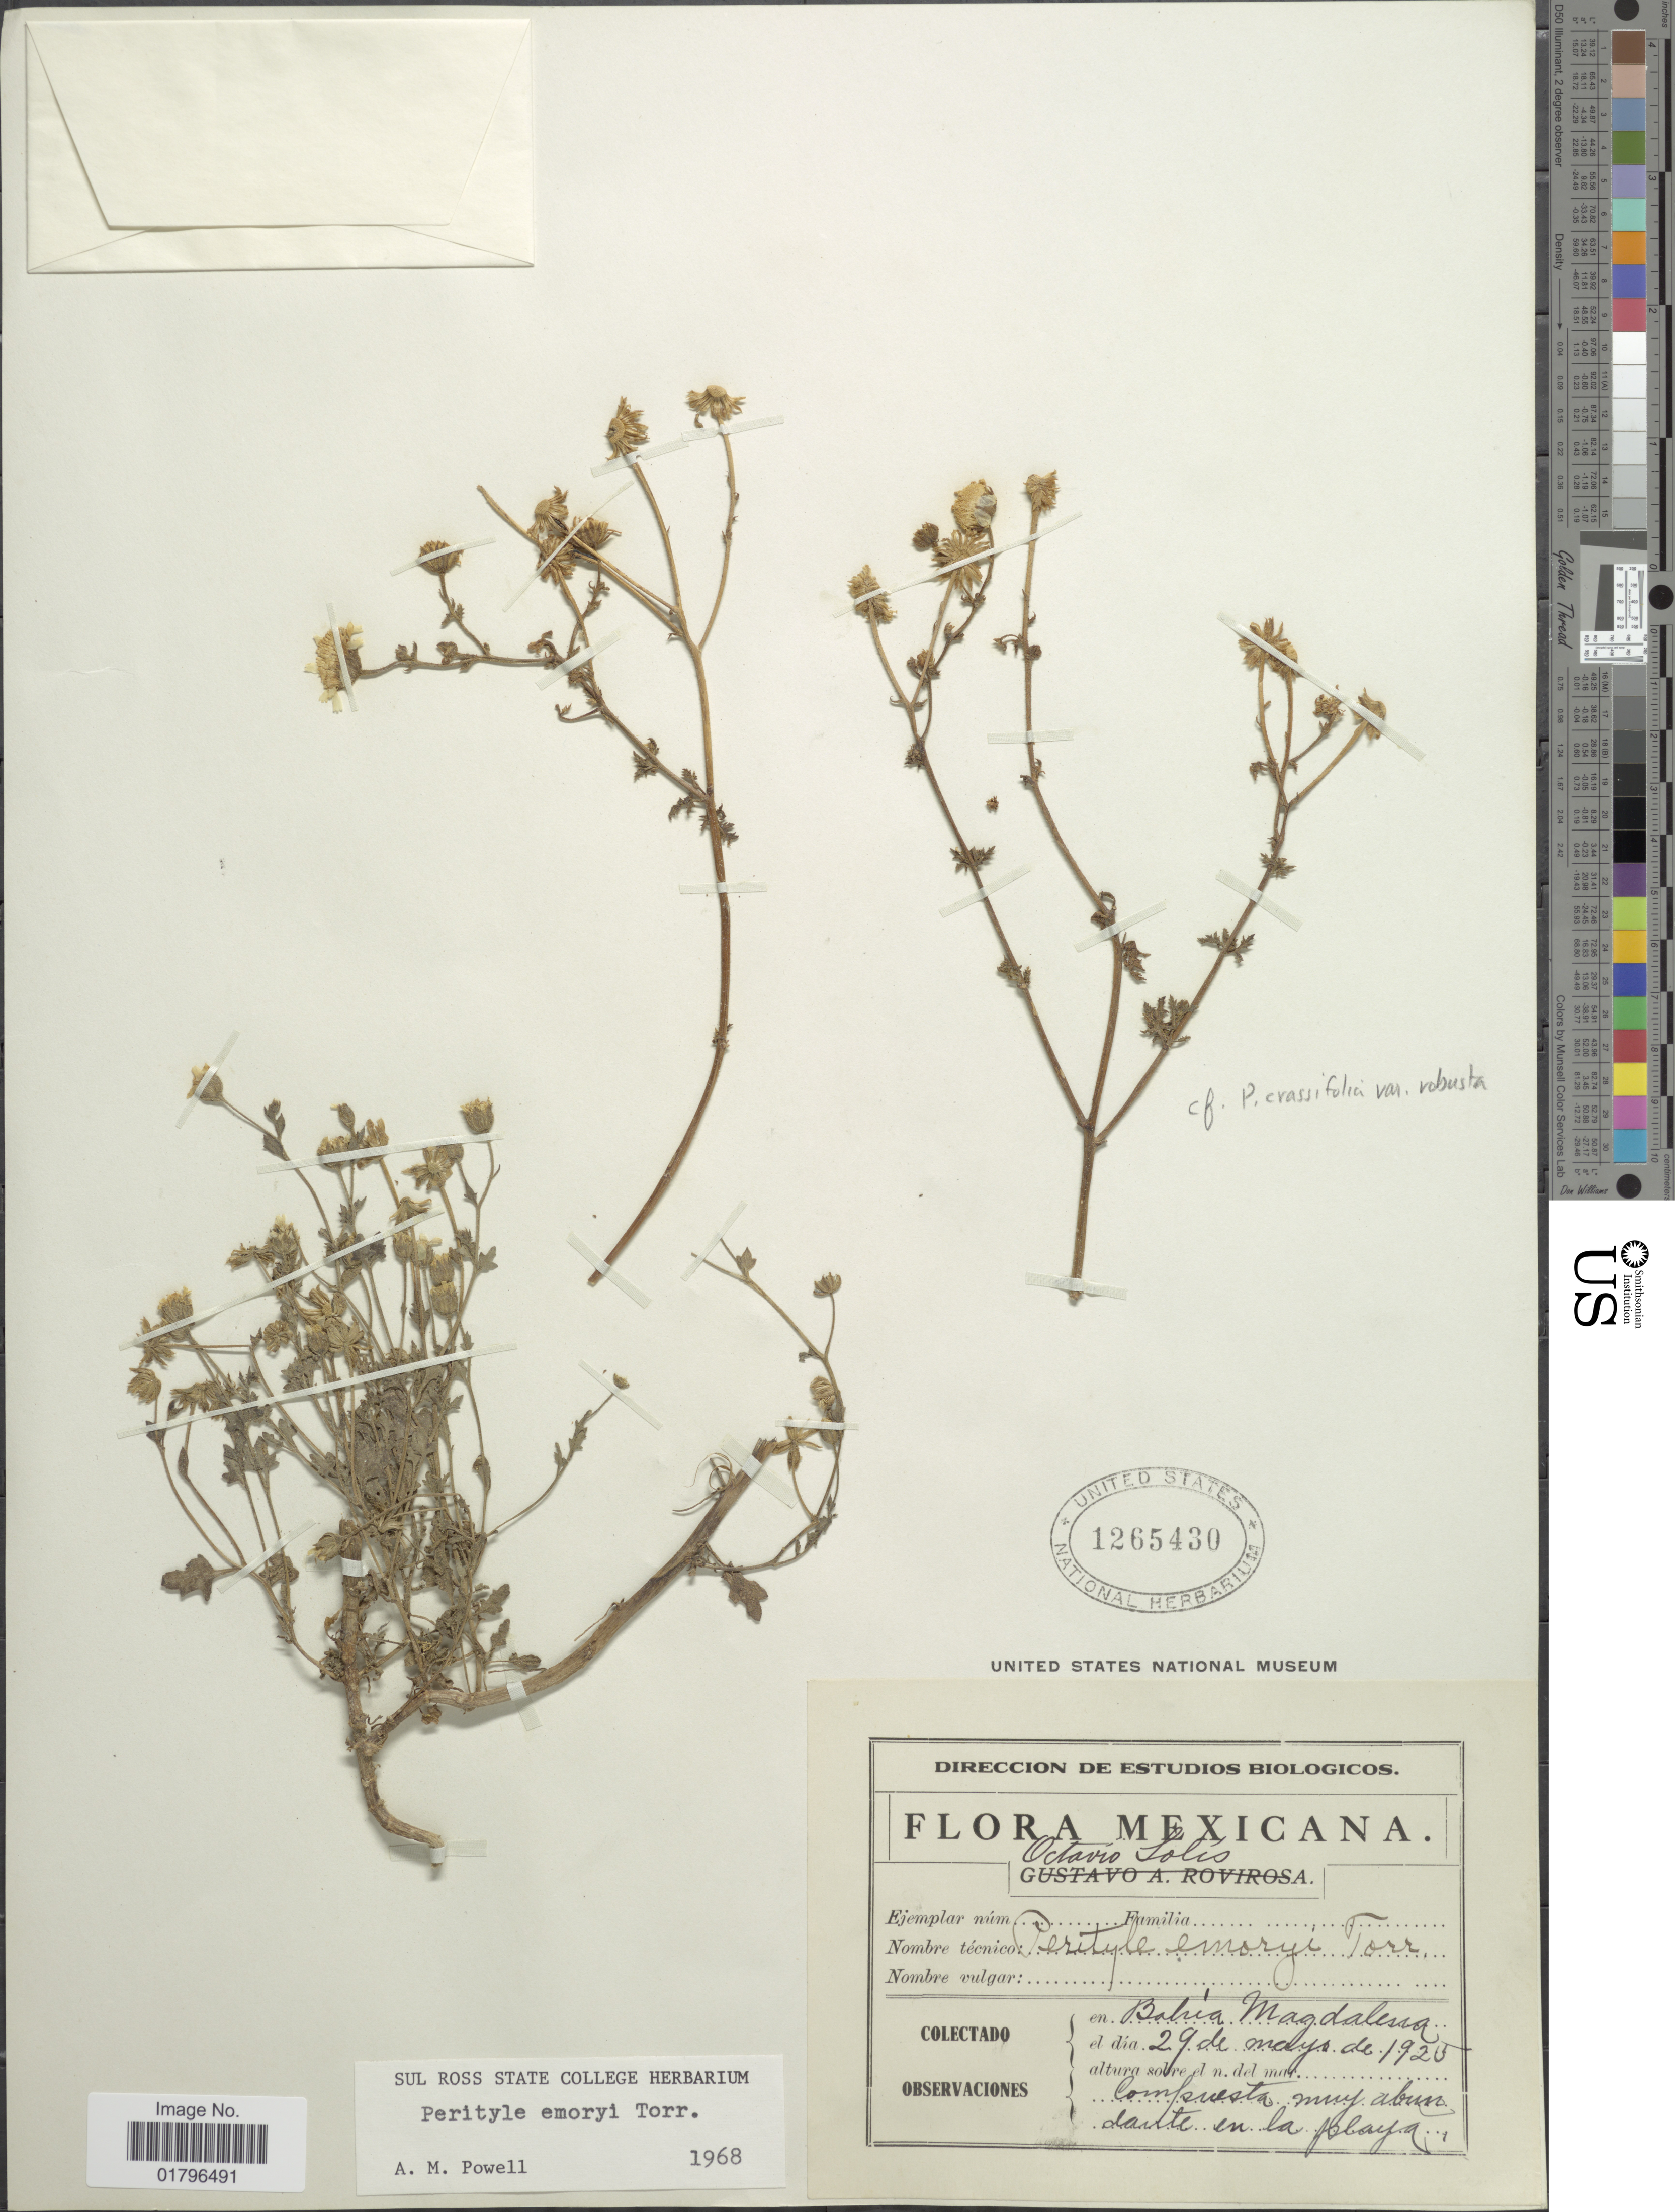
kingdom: Plantae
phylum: Tracheophyta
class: Magnoliopsida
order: Asterales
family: Asteraceae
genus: Perityle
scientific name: Perityle emoryi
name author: Torr.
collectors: O. Solis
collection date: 1925-05-29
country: Mexico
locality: Bahia Magdalena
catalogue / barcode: US 1265430